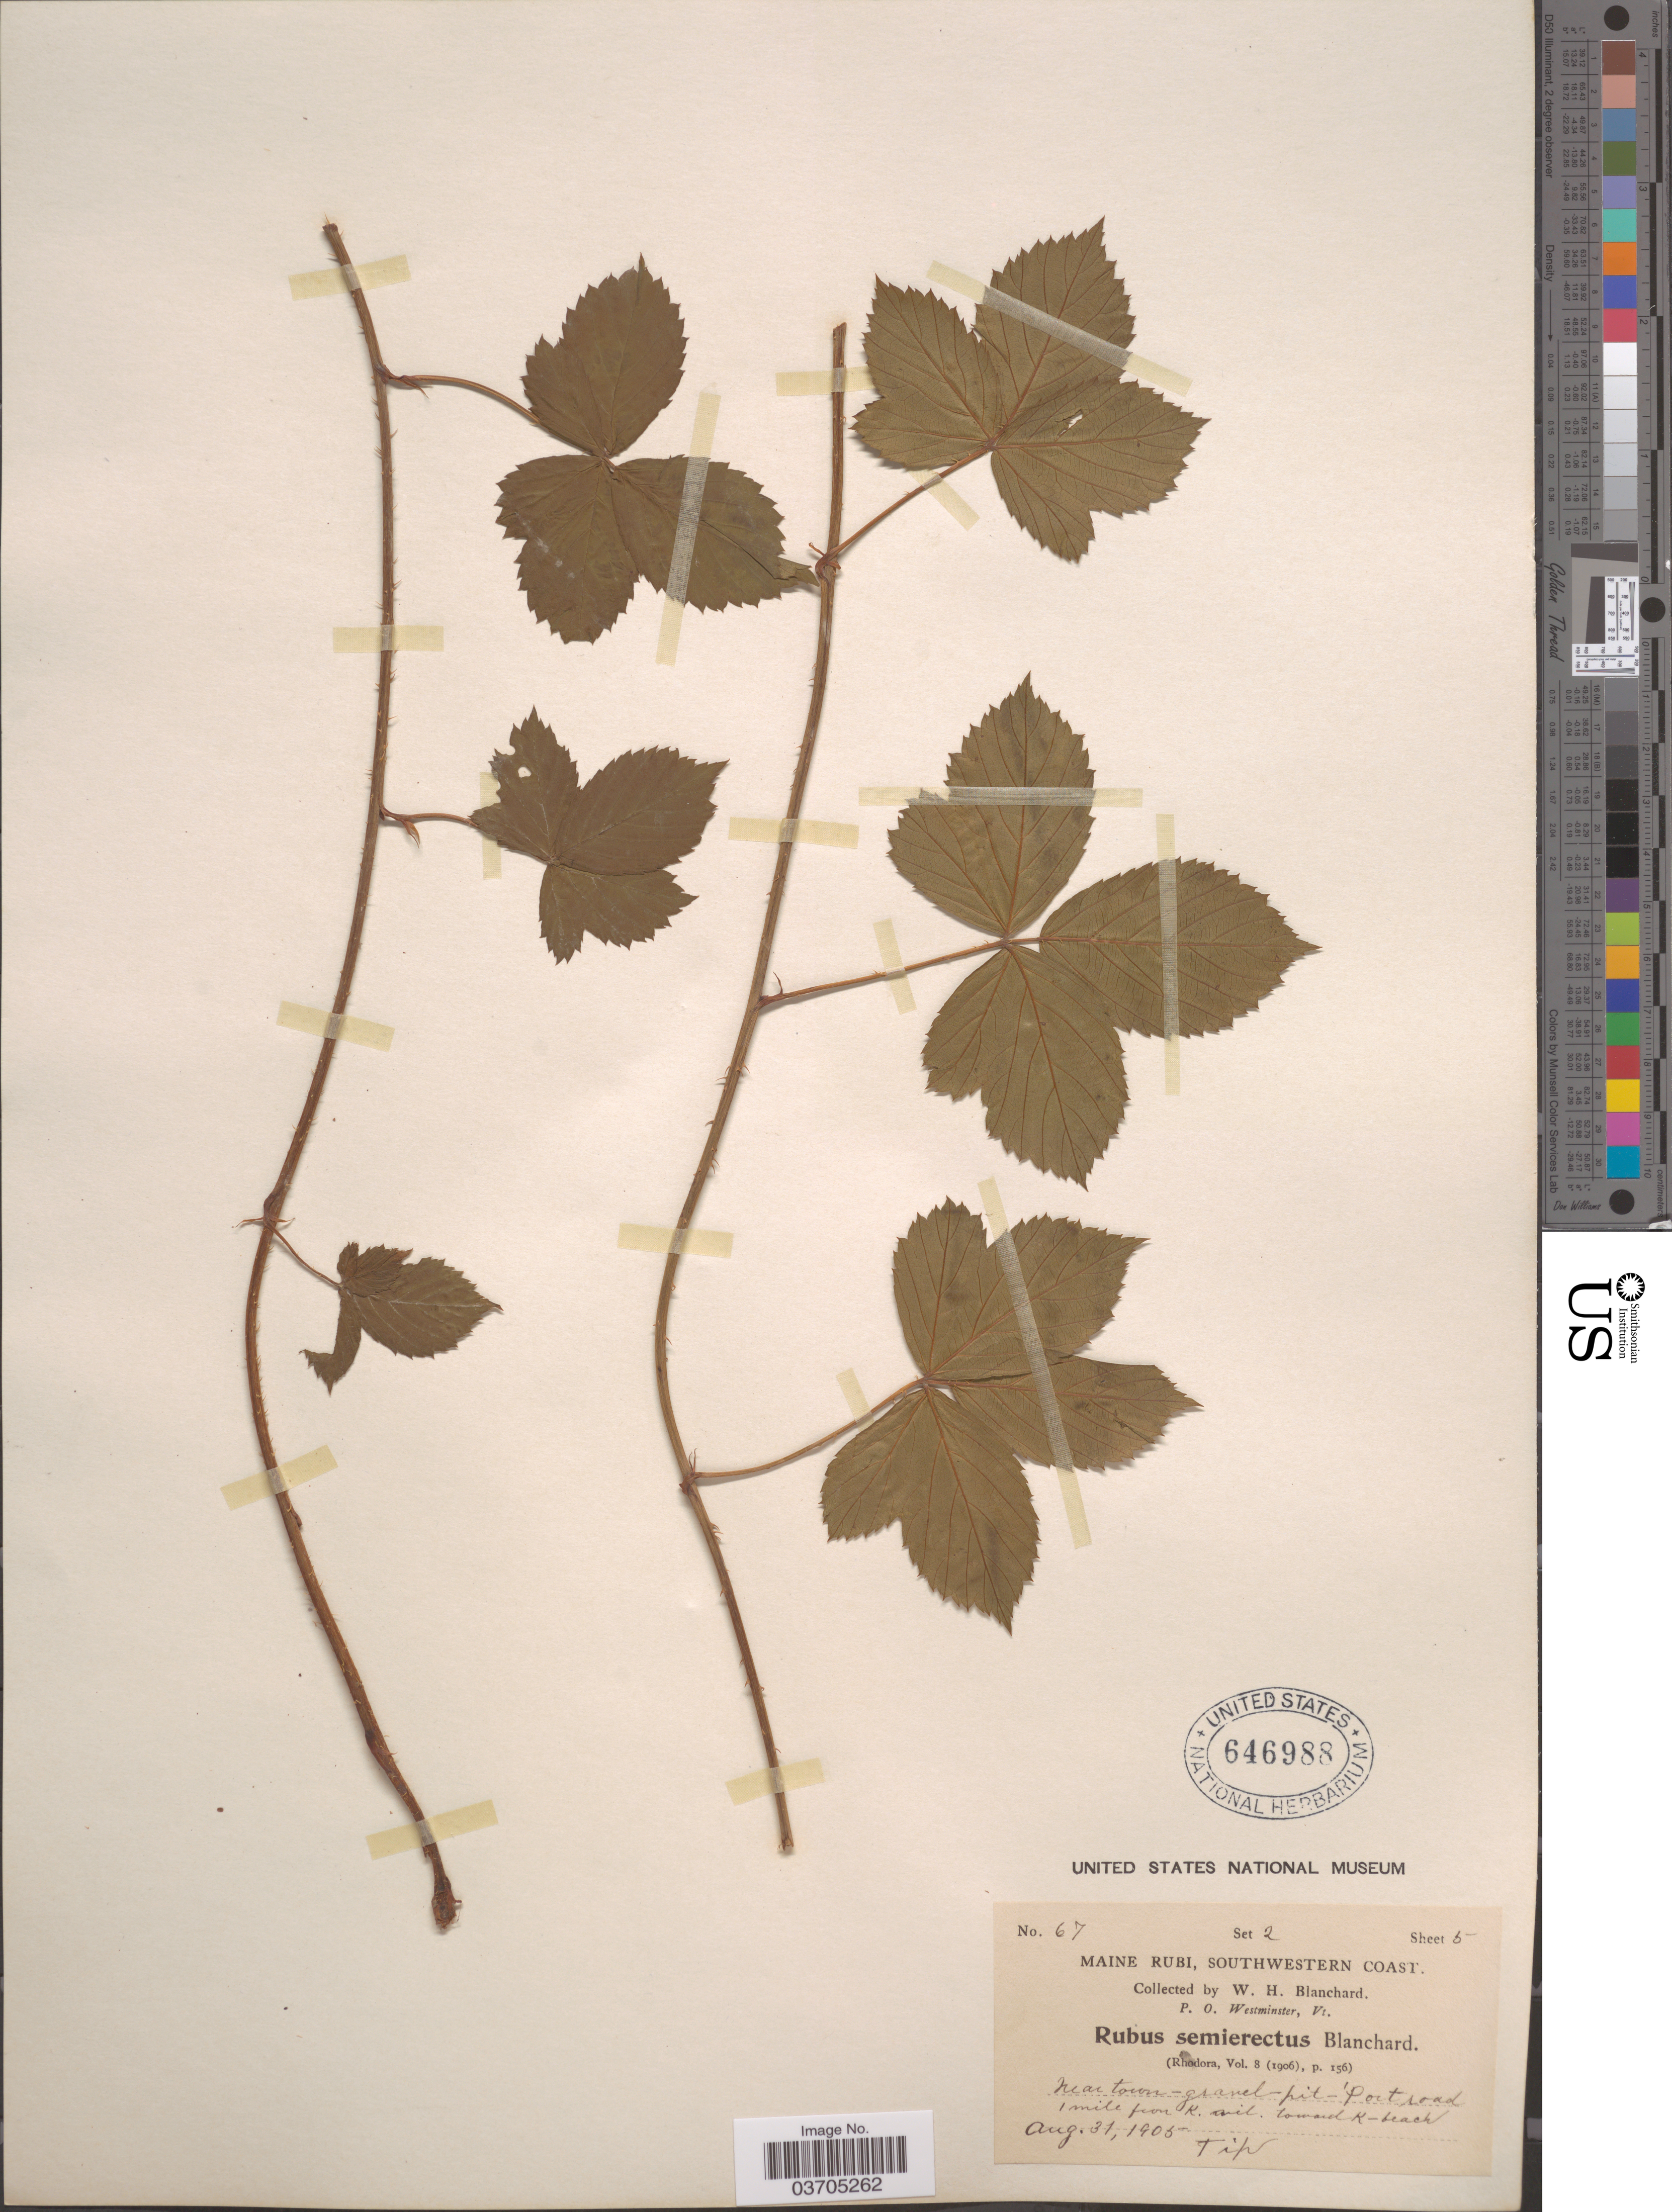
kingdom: Plantae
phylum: Tracheophyta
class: Magnoliopsida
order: Rosales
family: Rosaceae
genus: Rubus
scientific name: Rubus semierectus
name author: Blanch.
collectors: W. H. Blanchard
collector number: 67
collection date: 1905-08-31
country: United States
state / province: Maine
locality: Maine Rubi, Southwestern Coast. Near town gravel-pit-'Port road. 1 mile from K. rail. toward K-beach.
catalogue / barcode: US 646988